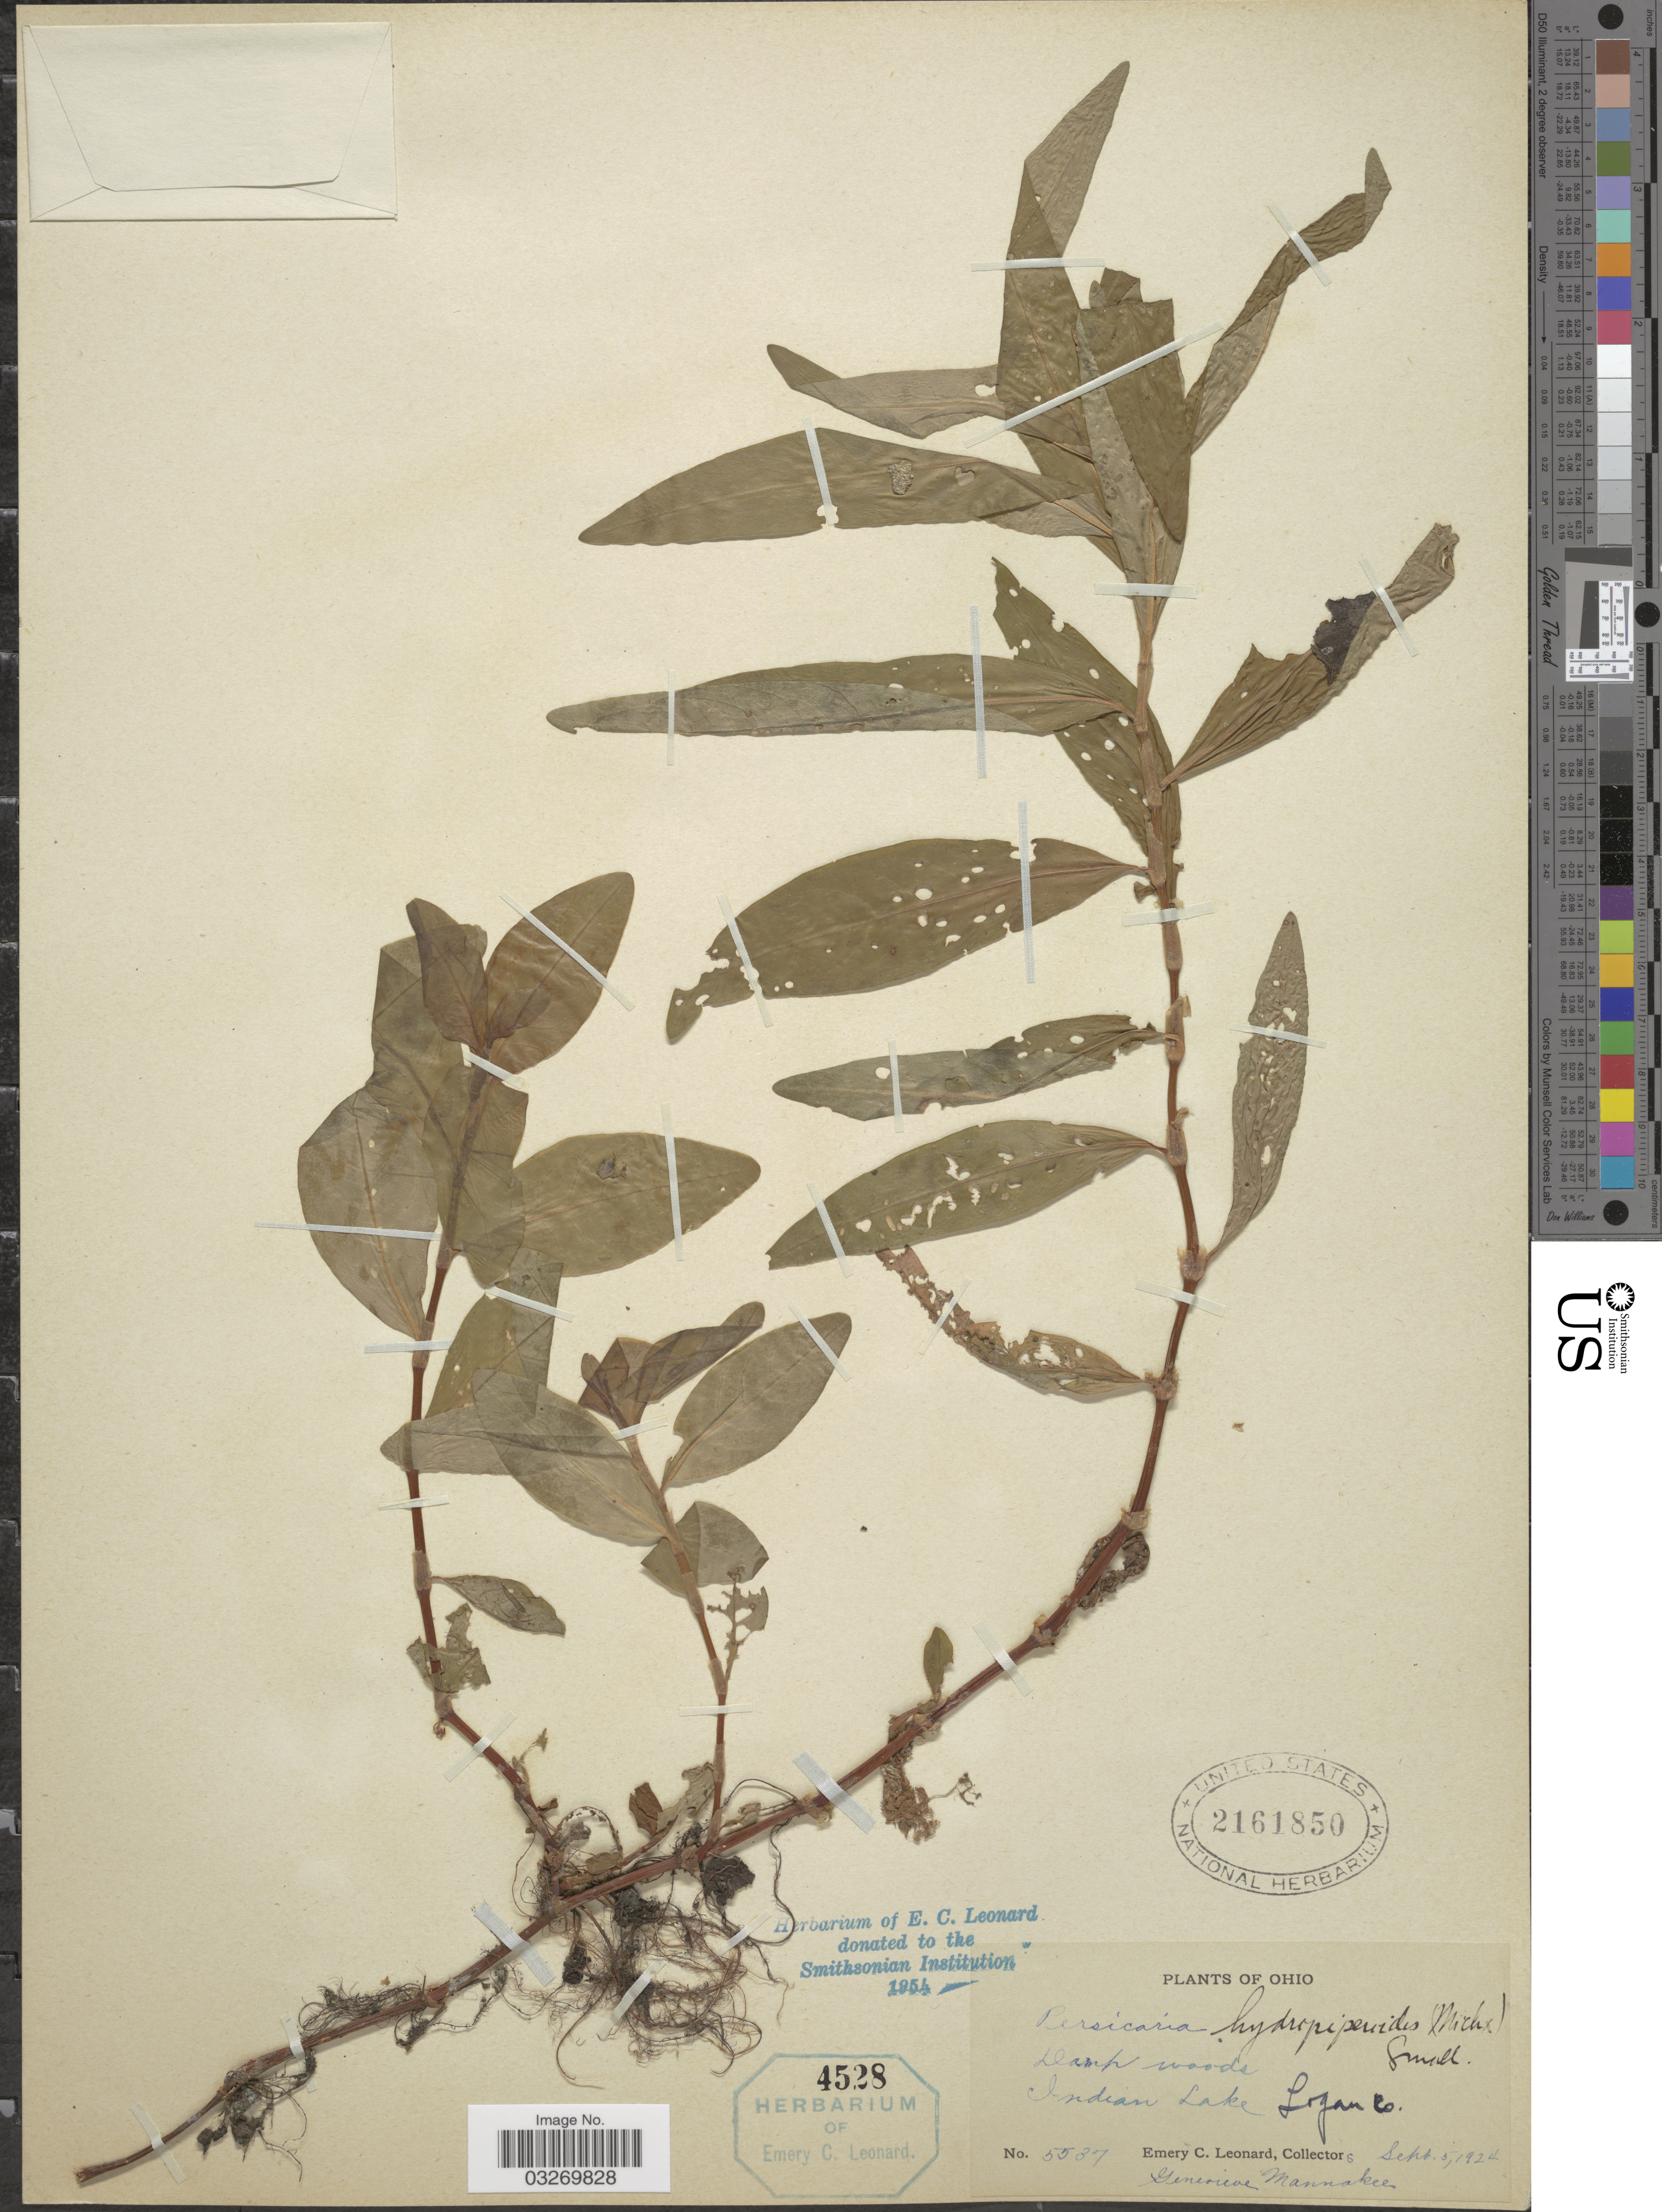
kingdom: Plantae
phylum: Tracheophyta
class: Magnoliopsida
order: Caryophyllales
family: Polygonaceae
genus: Polygonum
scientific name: Polygonum hydropiperoides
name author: Michx.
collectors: E. C. Leonard & G. Mannakee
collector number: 5537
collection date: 1924-09-05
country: United States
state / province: Ohio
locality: Damp woods, Indian Lake, Logan Co.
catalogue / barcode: US 2161850